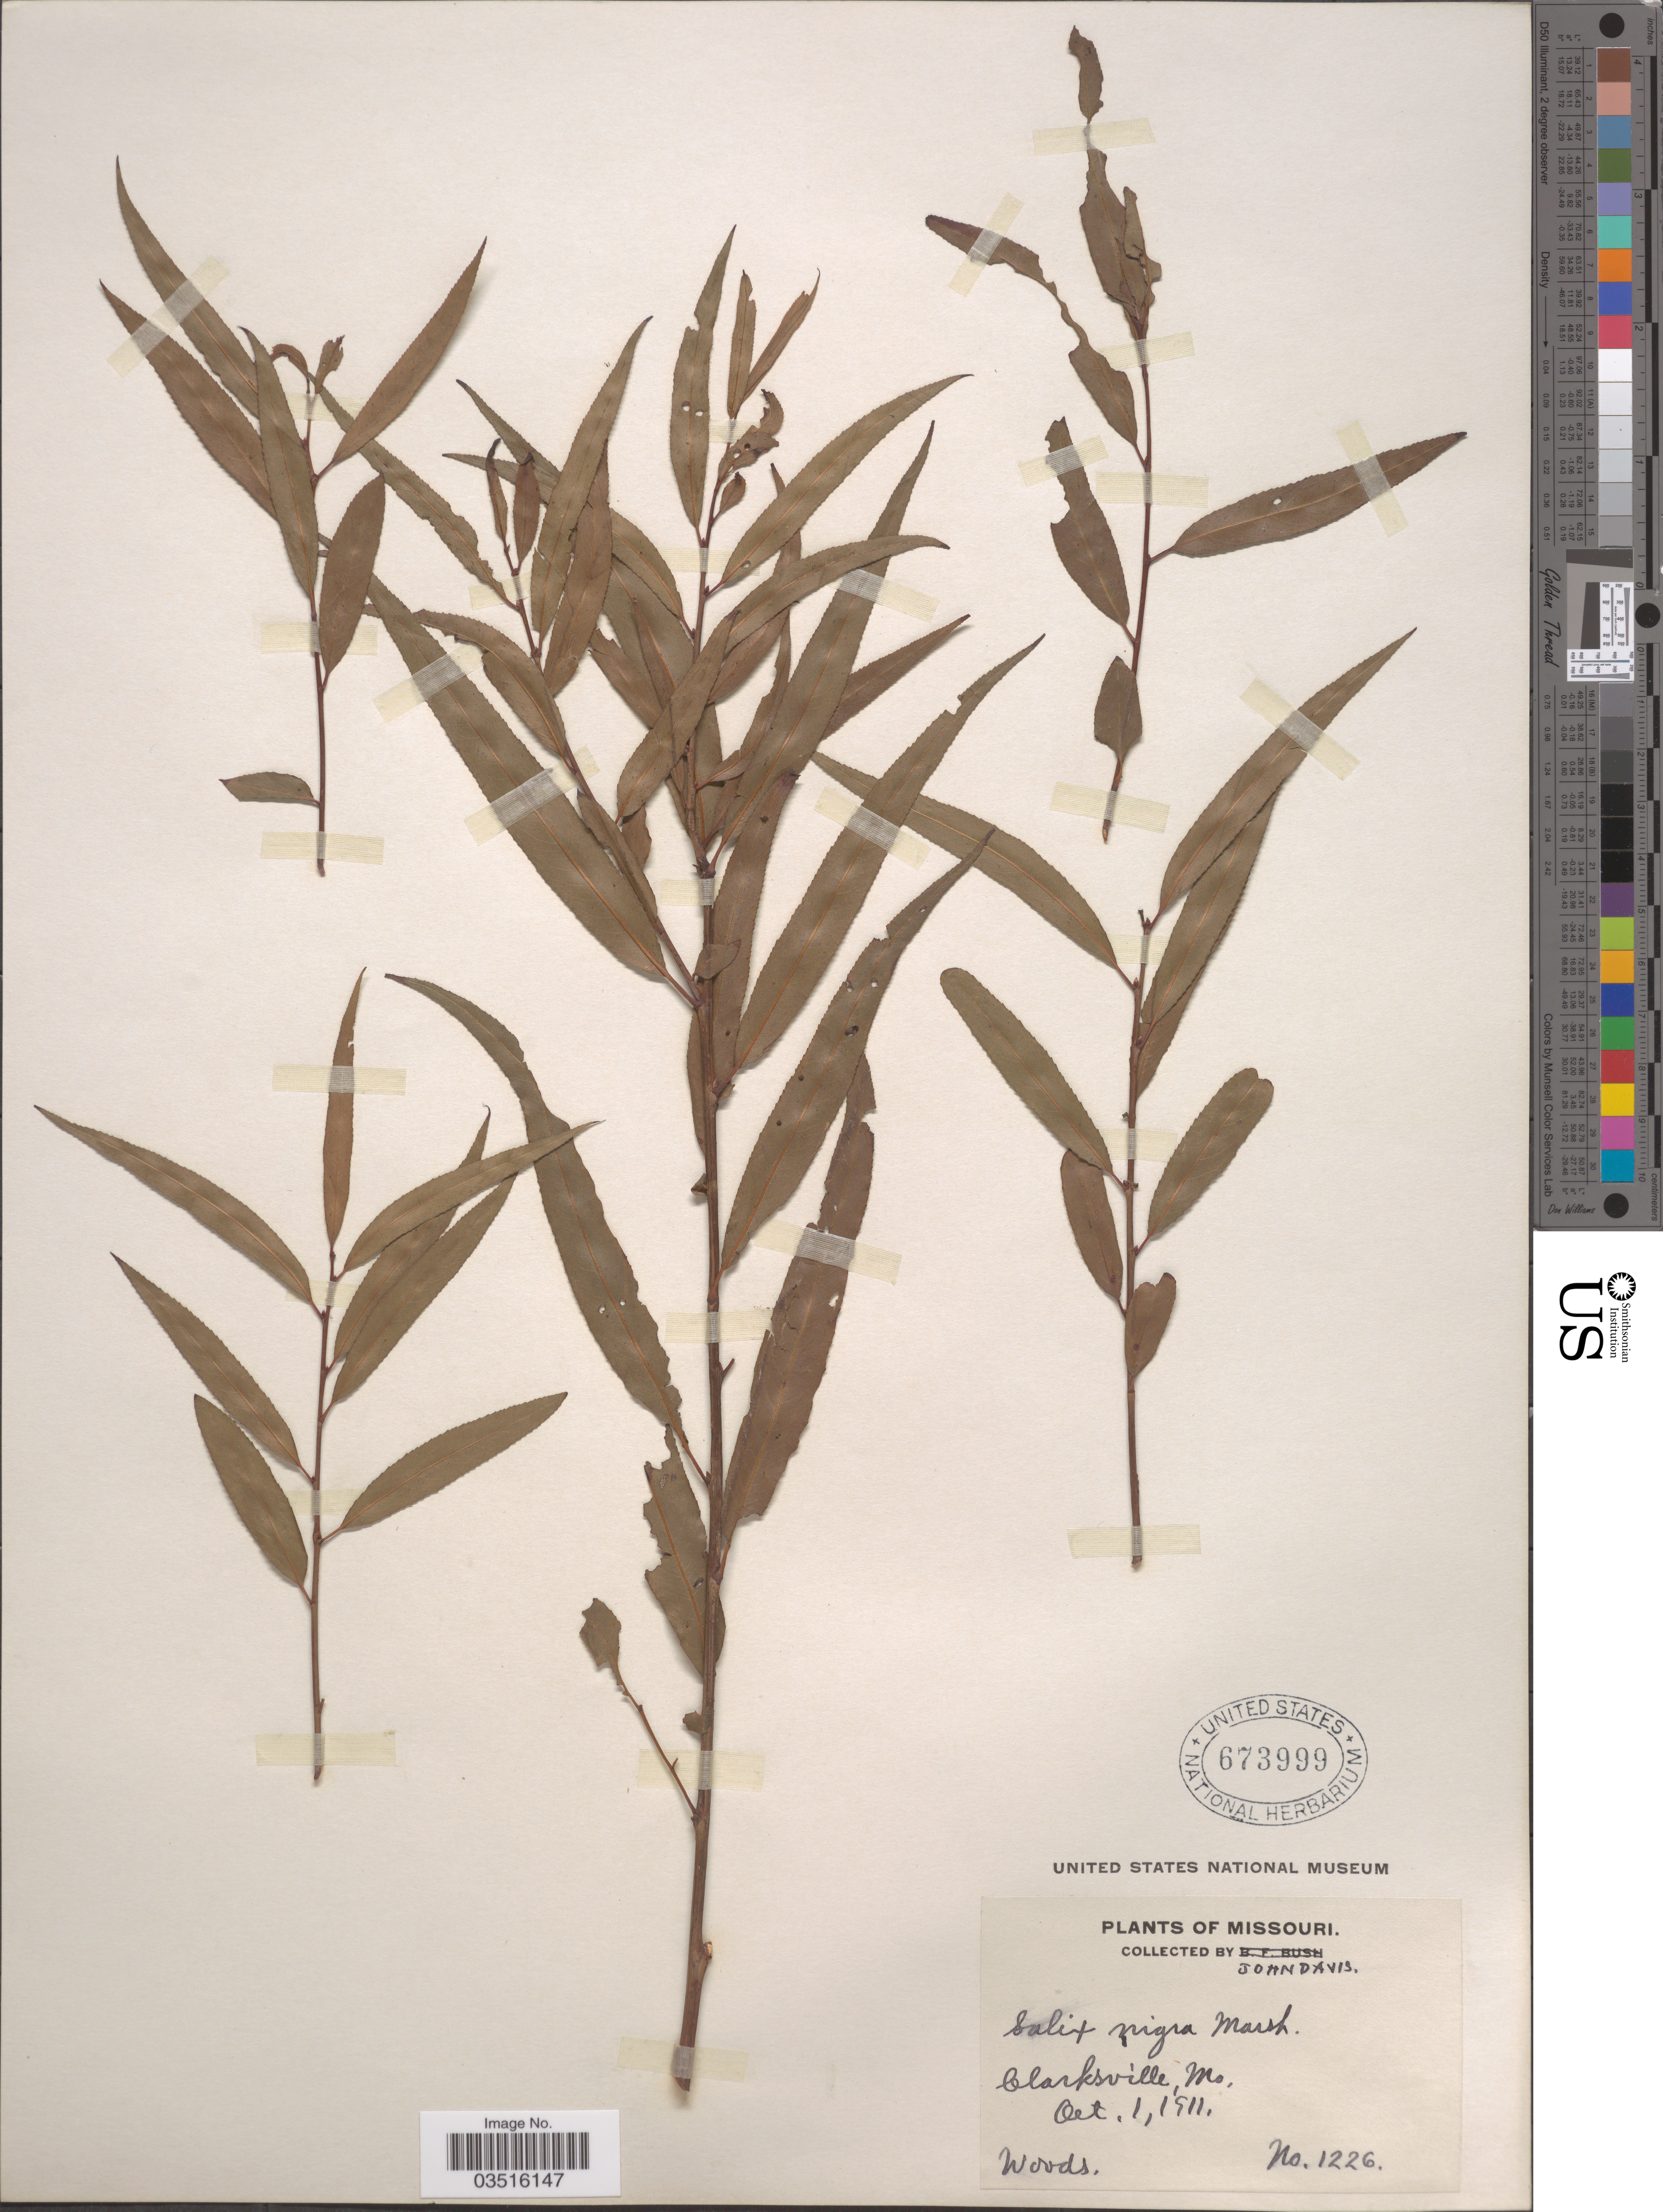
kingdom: Plantae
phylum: Tracheophyta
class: Magnoliopsida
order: Malpighiales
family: Salicaceae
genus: Salix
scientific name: Salix nigra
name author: Marshall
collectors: J. Davis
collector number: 1226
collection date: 1911-10-01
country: United States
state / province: Missouri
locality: Clarksville.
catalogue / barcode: US 673999